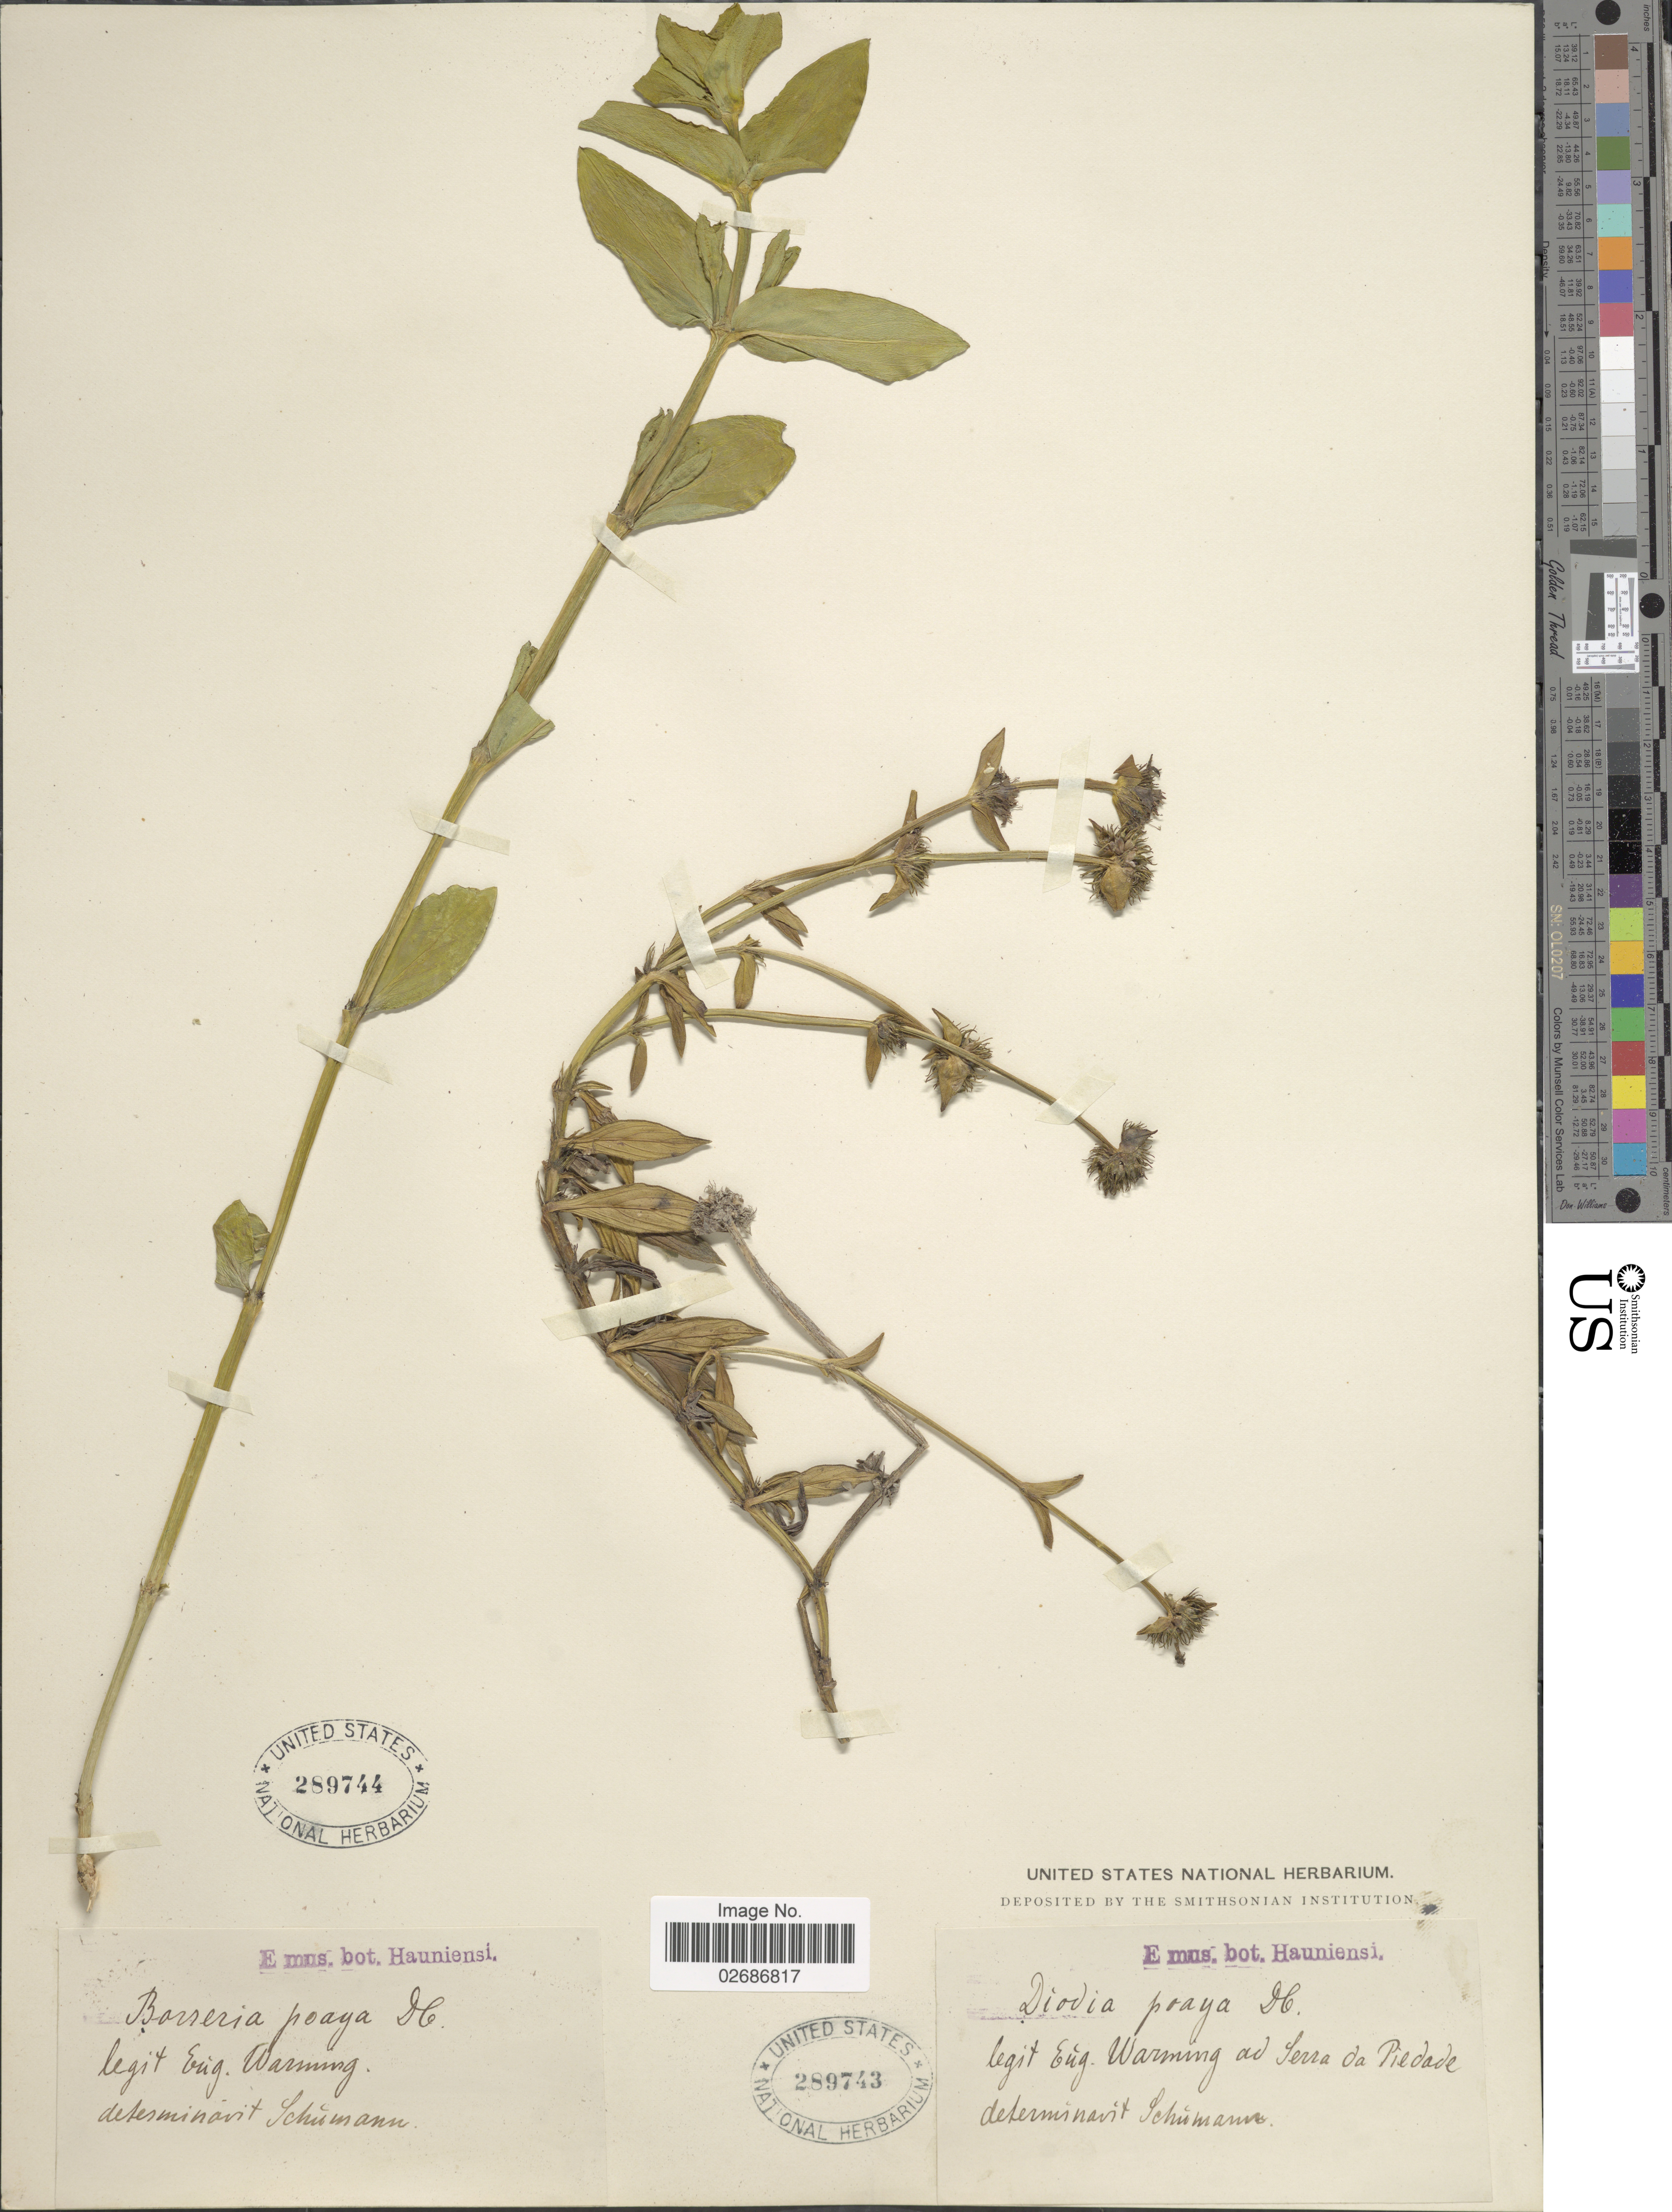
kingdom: Plantae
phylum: Tracheophyta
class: Magnoliopsida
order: Gentianales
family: Rubiaceae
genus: Borreria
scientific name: Borreria poaya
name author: (A. St.-Hil.) DC.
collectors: E. Warming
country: Brazil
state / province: Minas Gerais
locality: Serra da Piedade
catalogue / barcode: US 289743